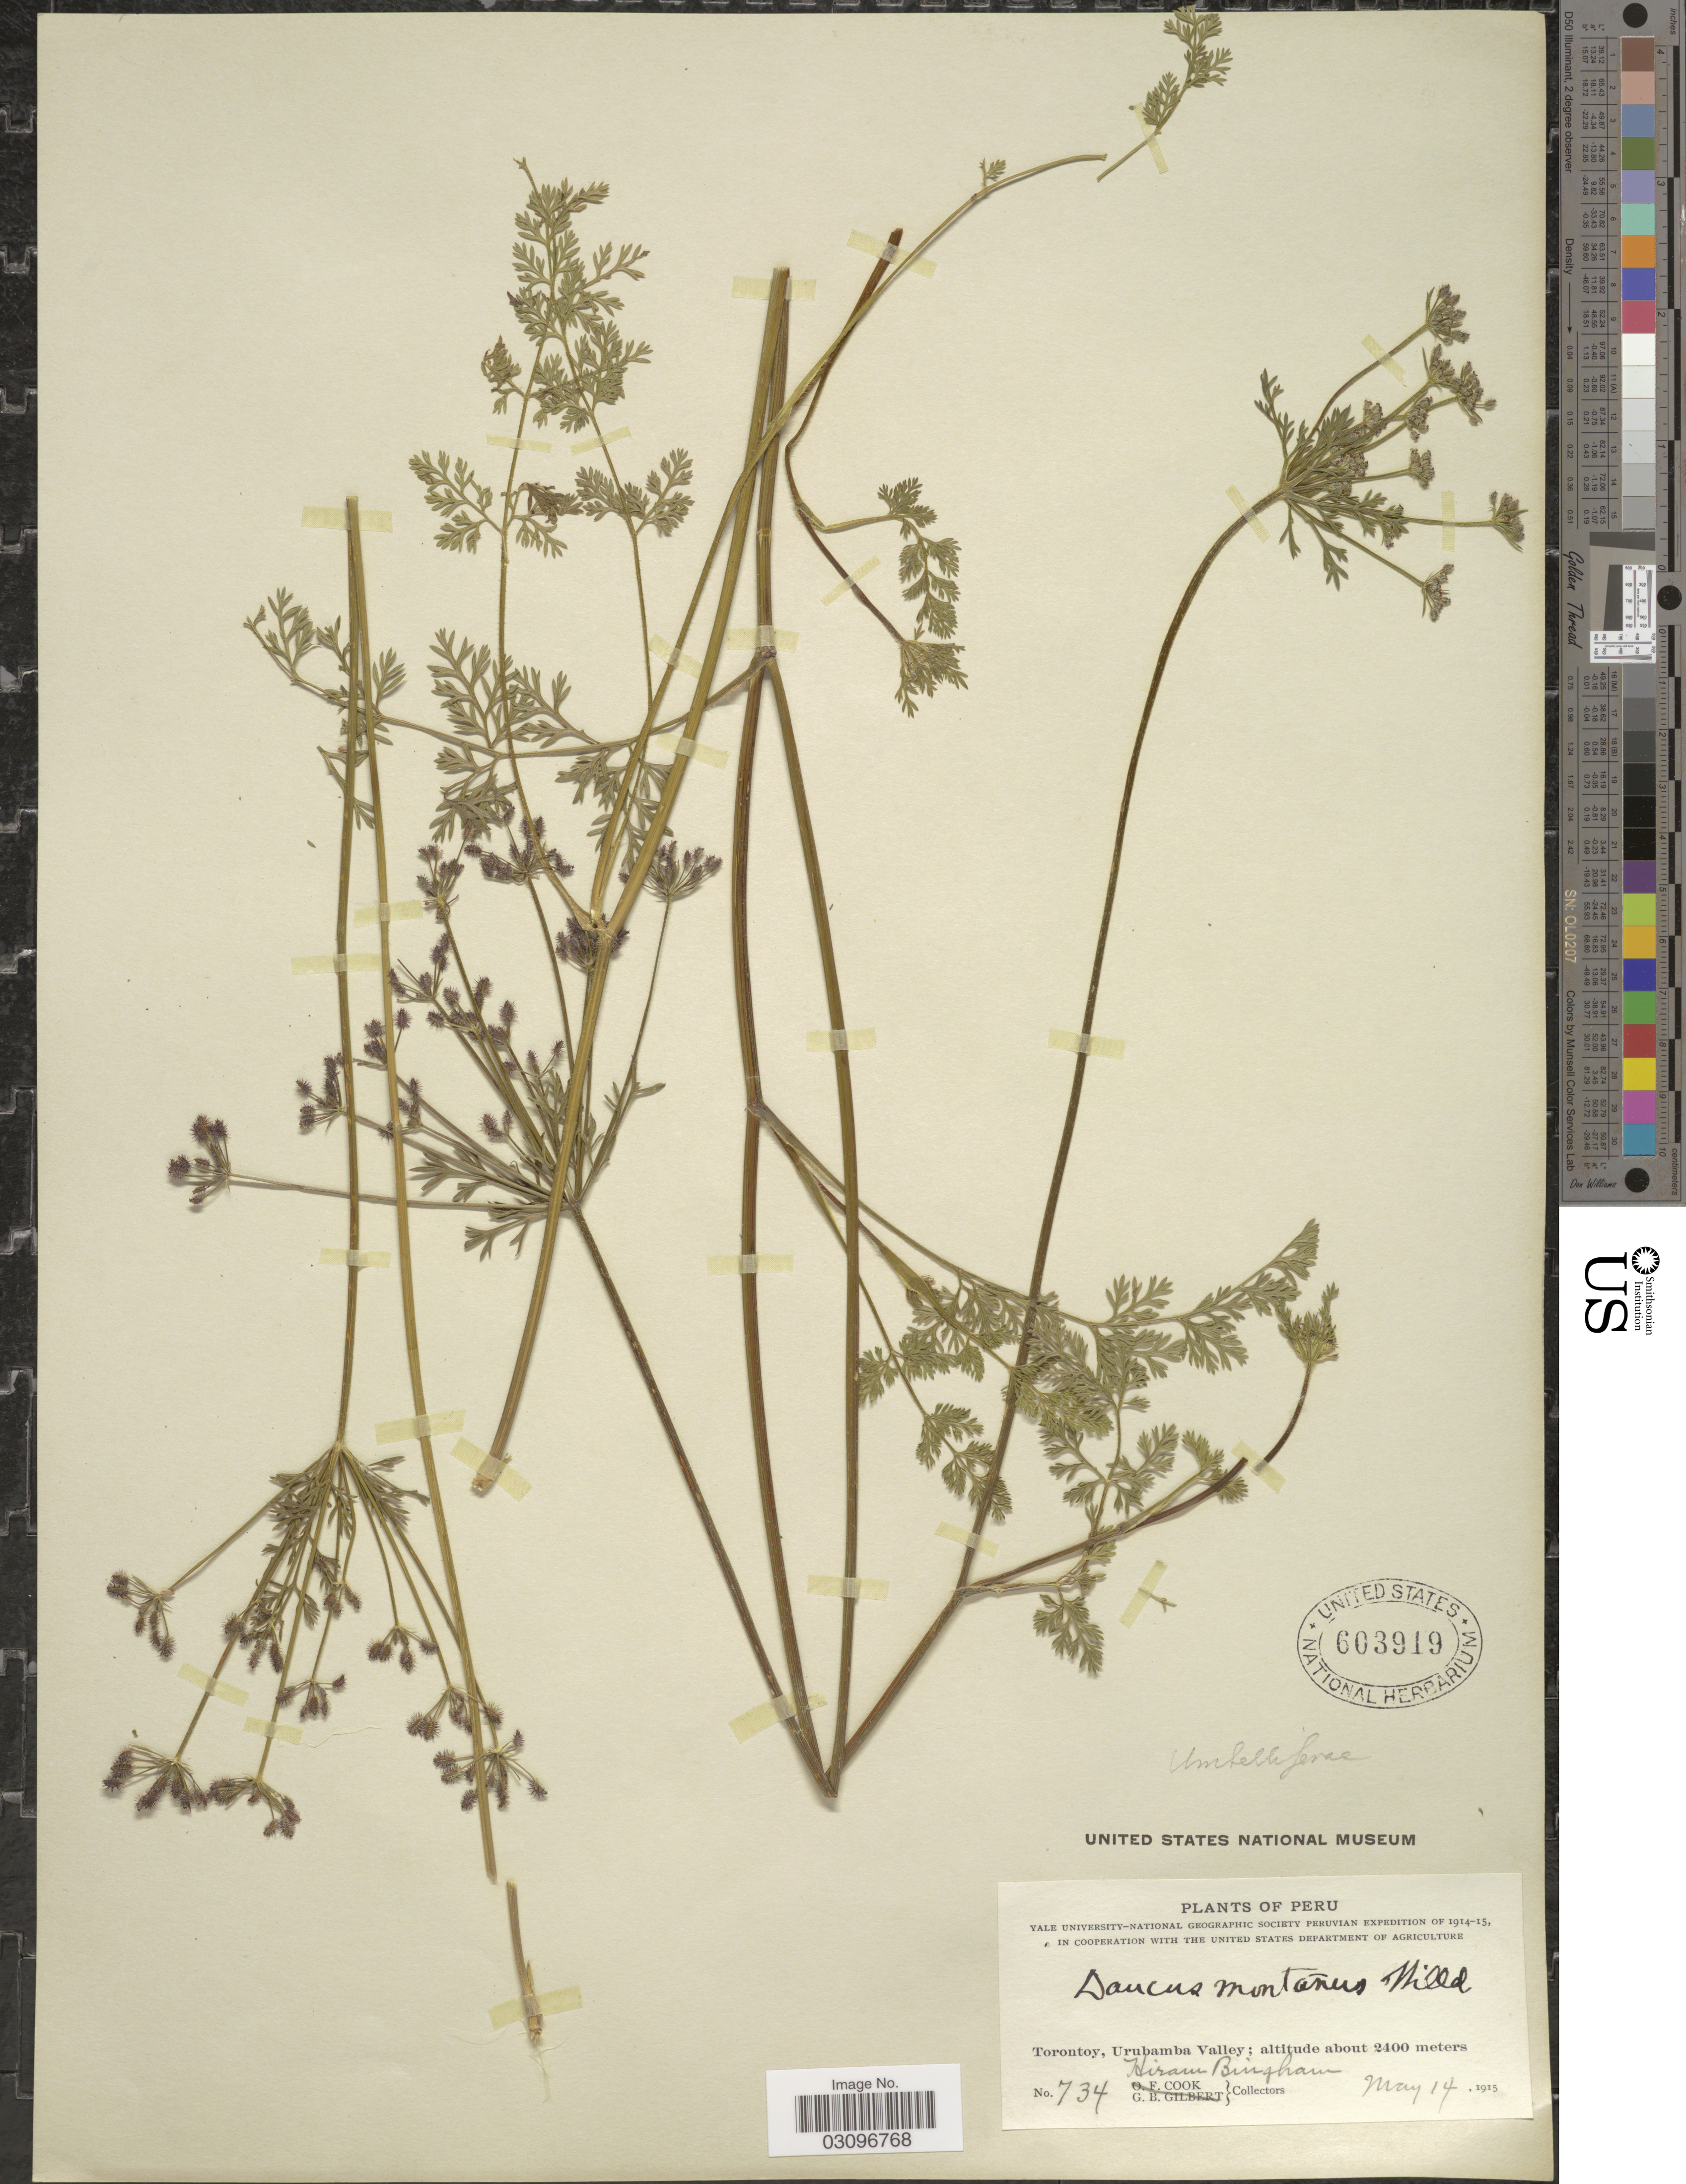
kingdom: Plantae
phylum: Tracheophyta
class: Magnoliopsida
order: Apiales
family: Apiaceae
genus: Daucus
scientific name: Daucus montanus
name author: Humb. & Bonpl. ex Spreng.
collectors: H. Bingham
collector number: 734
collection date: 1915-05-14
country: Peru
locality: Torontoy, Urubamba Valley.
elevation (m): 2400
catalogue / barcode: US 603919